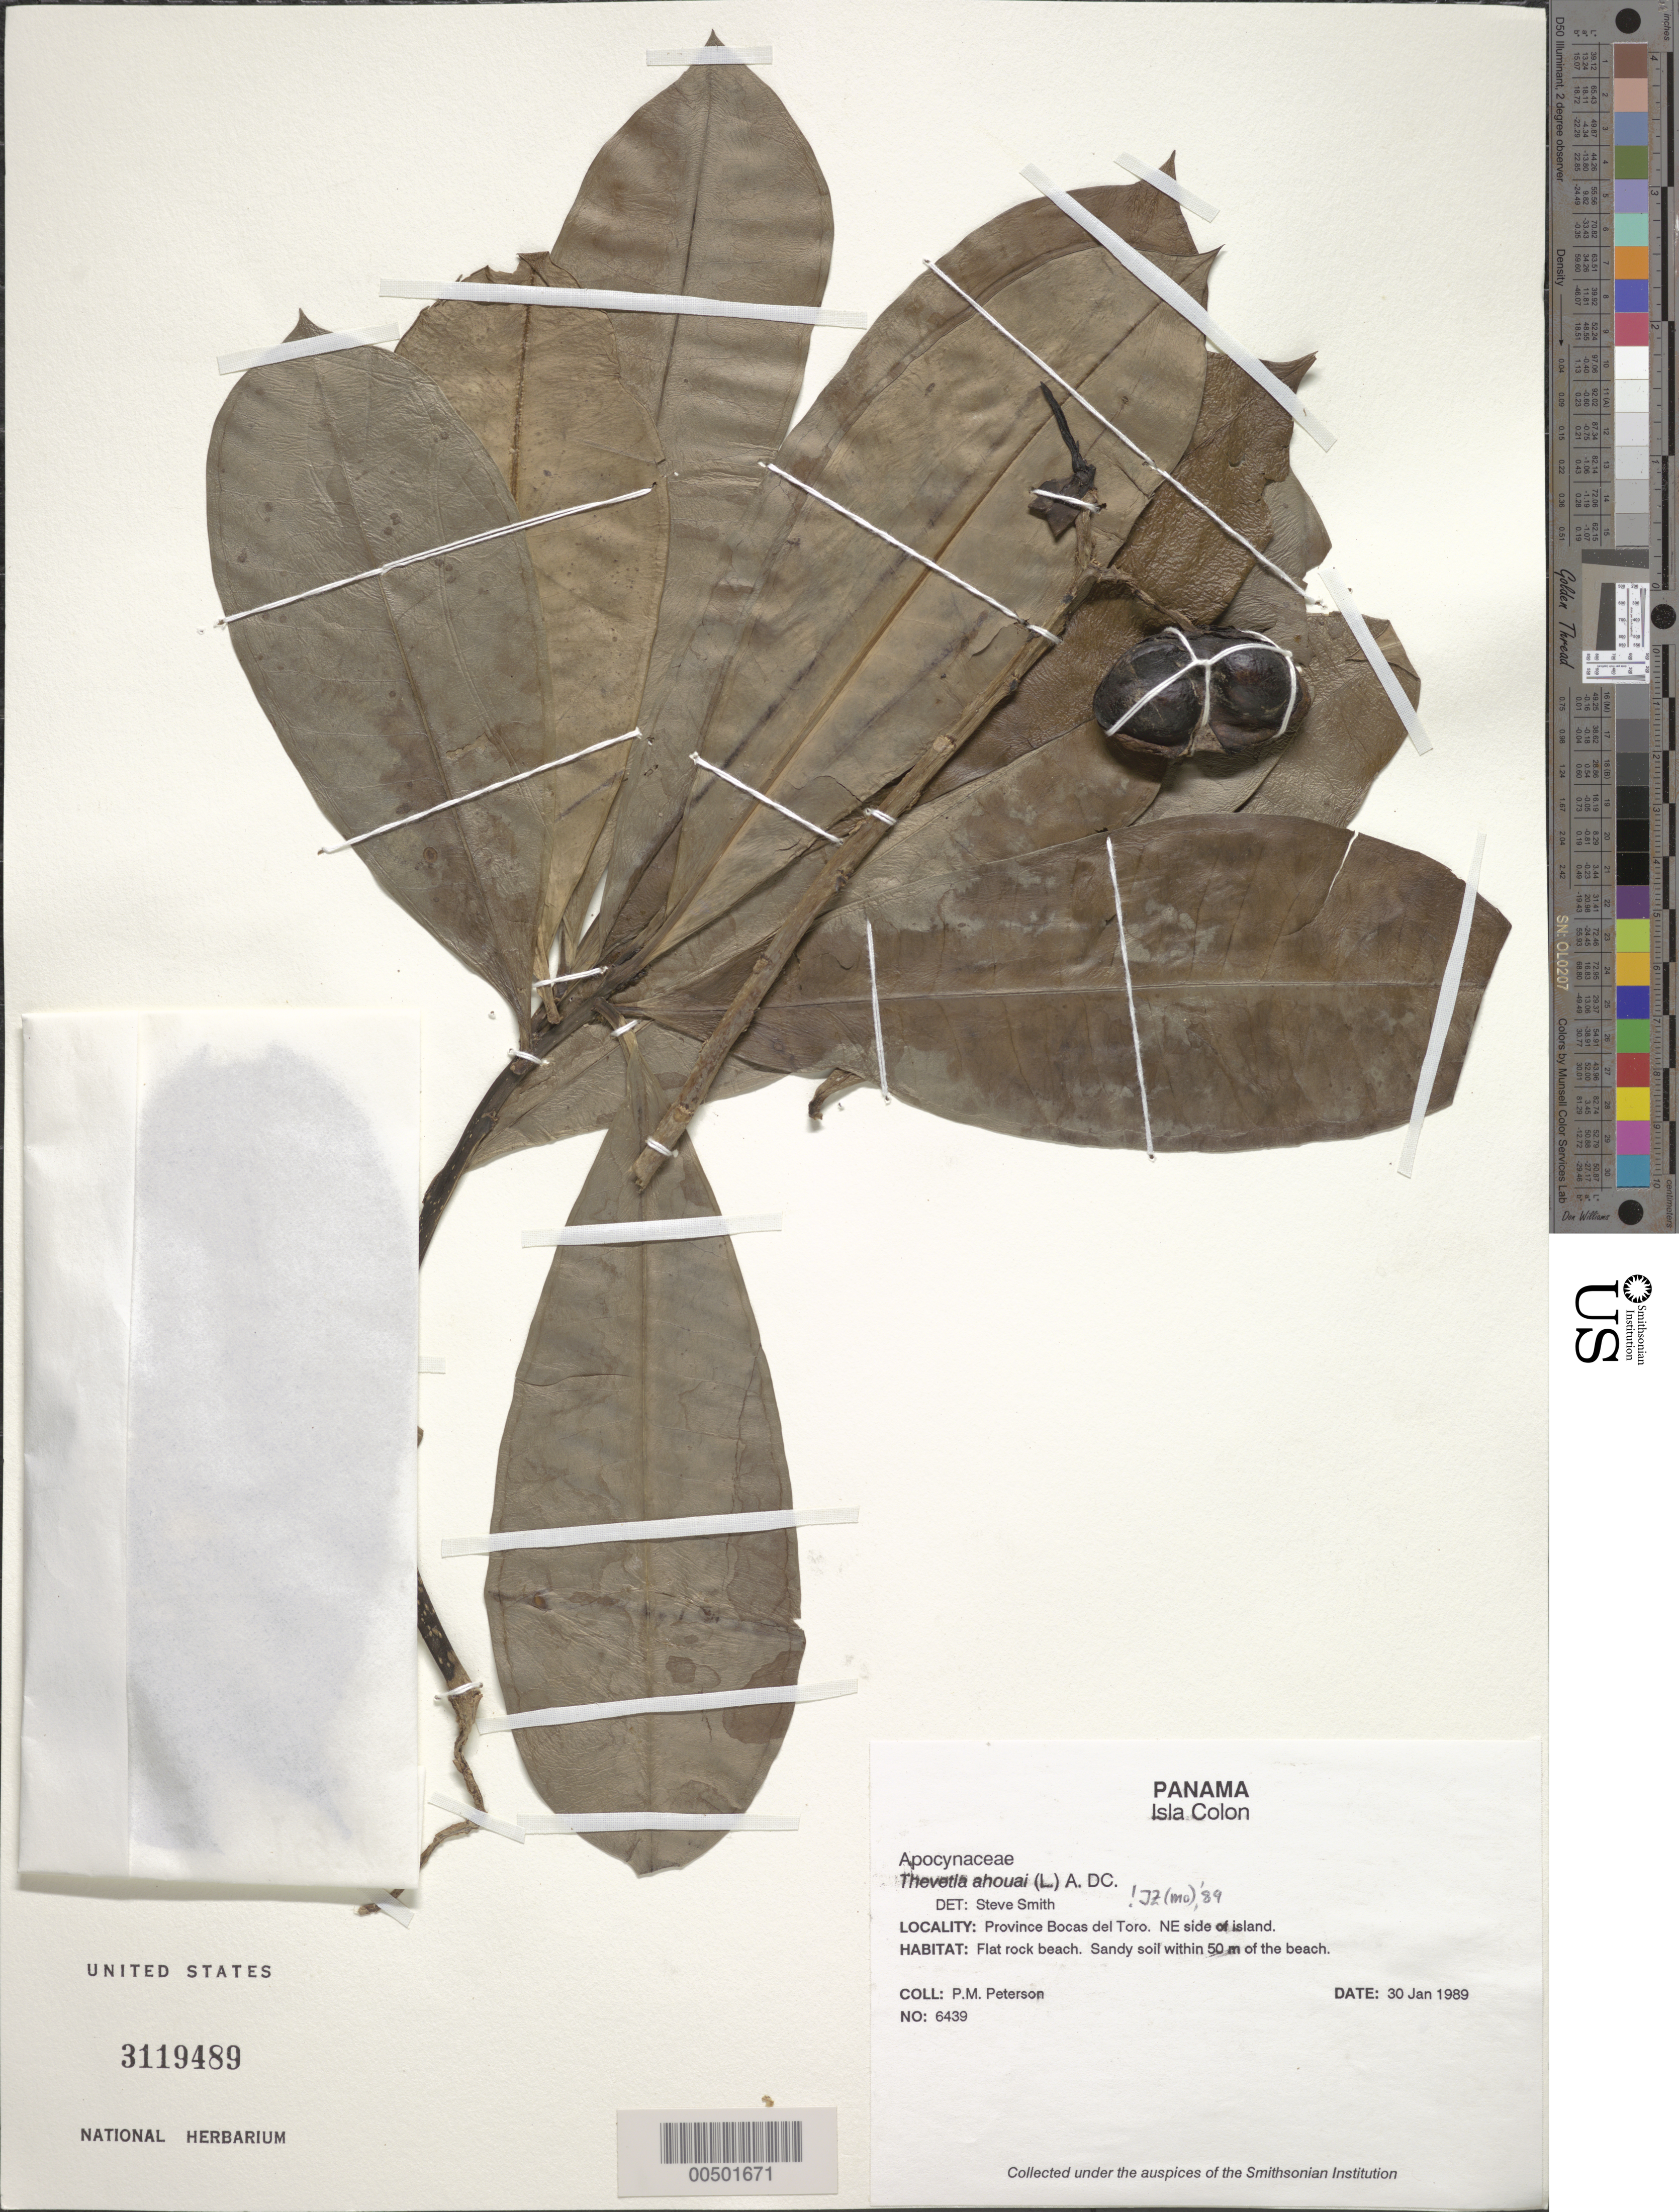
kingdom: Plantae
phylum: Tracheophyta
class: Magnoliopsida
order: Gentianales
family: Apocynaceae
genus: Thevetia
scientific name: Thevetia ahouai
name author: (L.) A. DC.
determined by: Zarucchi, J. L.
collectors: P. M. Peterson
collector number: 06439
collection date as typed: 30 Jan 1989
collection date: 1989-01-30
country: Panama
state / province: Bocas del Toro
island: Colón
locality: Isla Colon, NEside of Island.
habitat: Flat rock beach. Sandy soil within 50 m of the beach.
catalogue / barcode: US 3119489